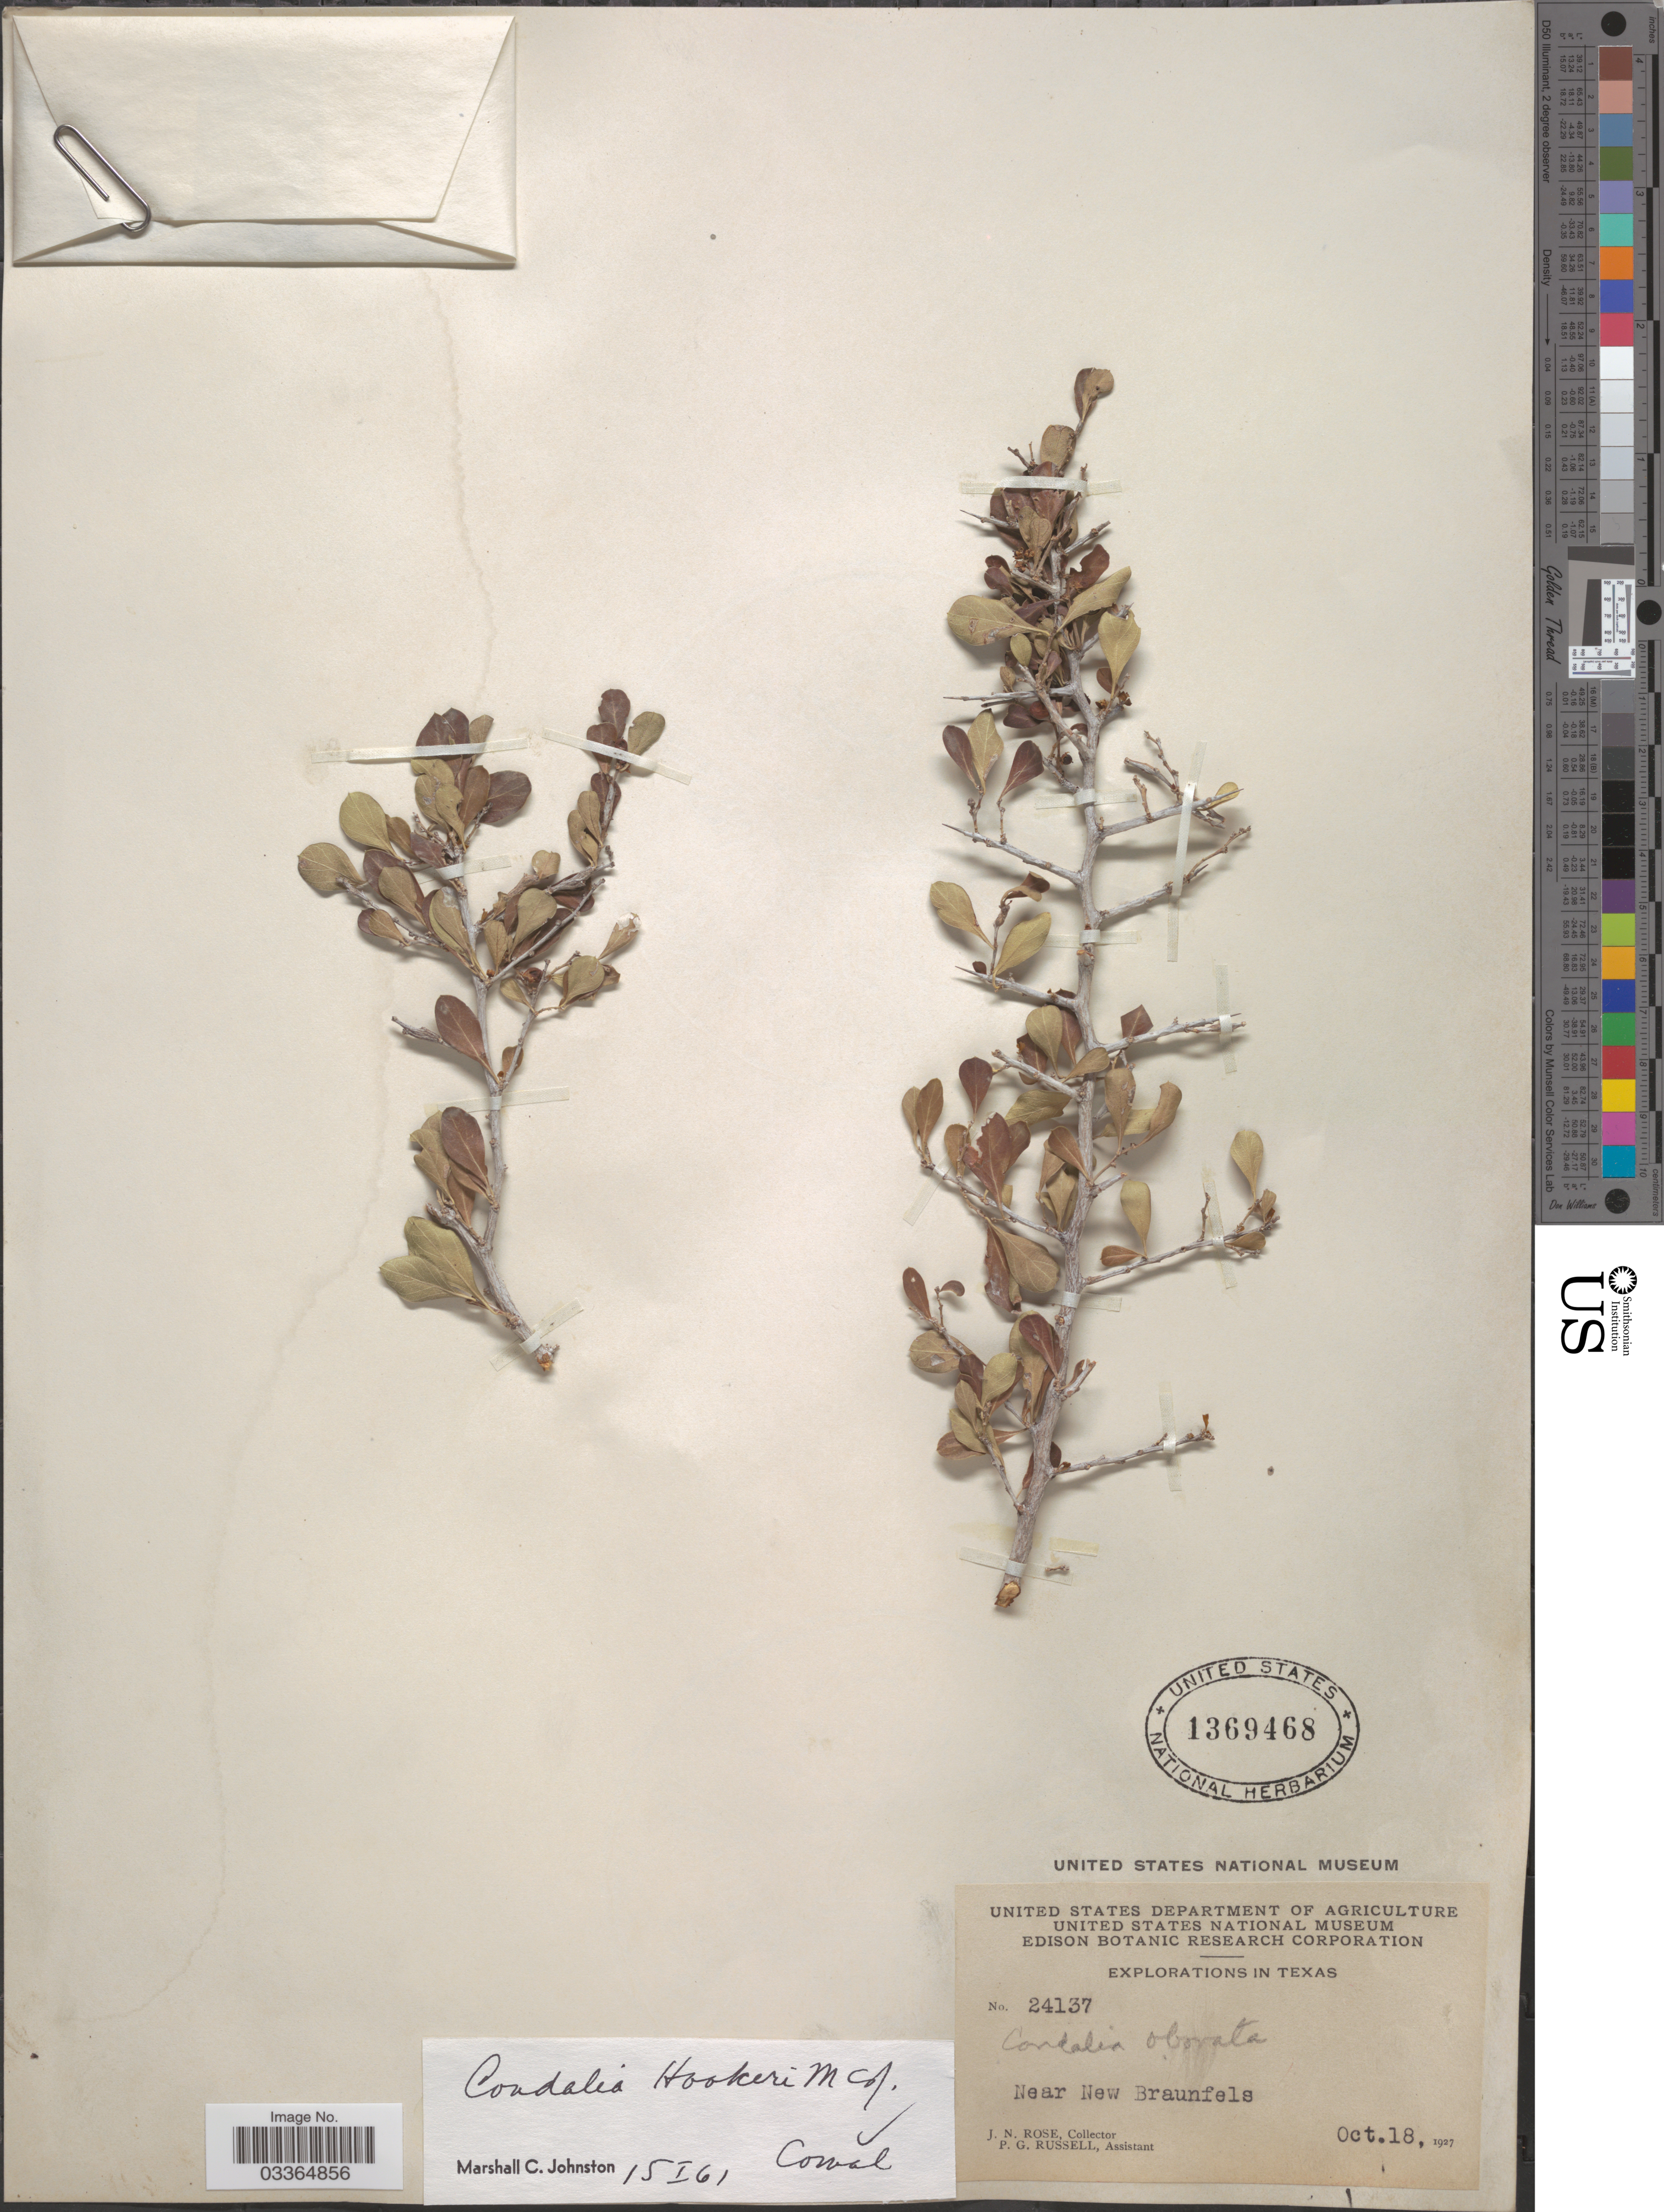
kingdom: Plantae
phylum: Tracheophyta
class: Magnoliopsida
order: Rosales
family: Rhamnaceae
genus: Condalia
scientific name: Condalia hookeri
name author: M.C. Johnst.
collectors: J. N. Rose & P. G. Russell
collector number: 24137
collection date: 1927-10-18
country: United States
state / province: Texas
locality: Near New Braunfels.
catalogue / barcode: US 1369468